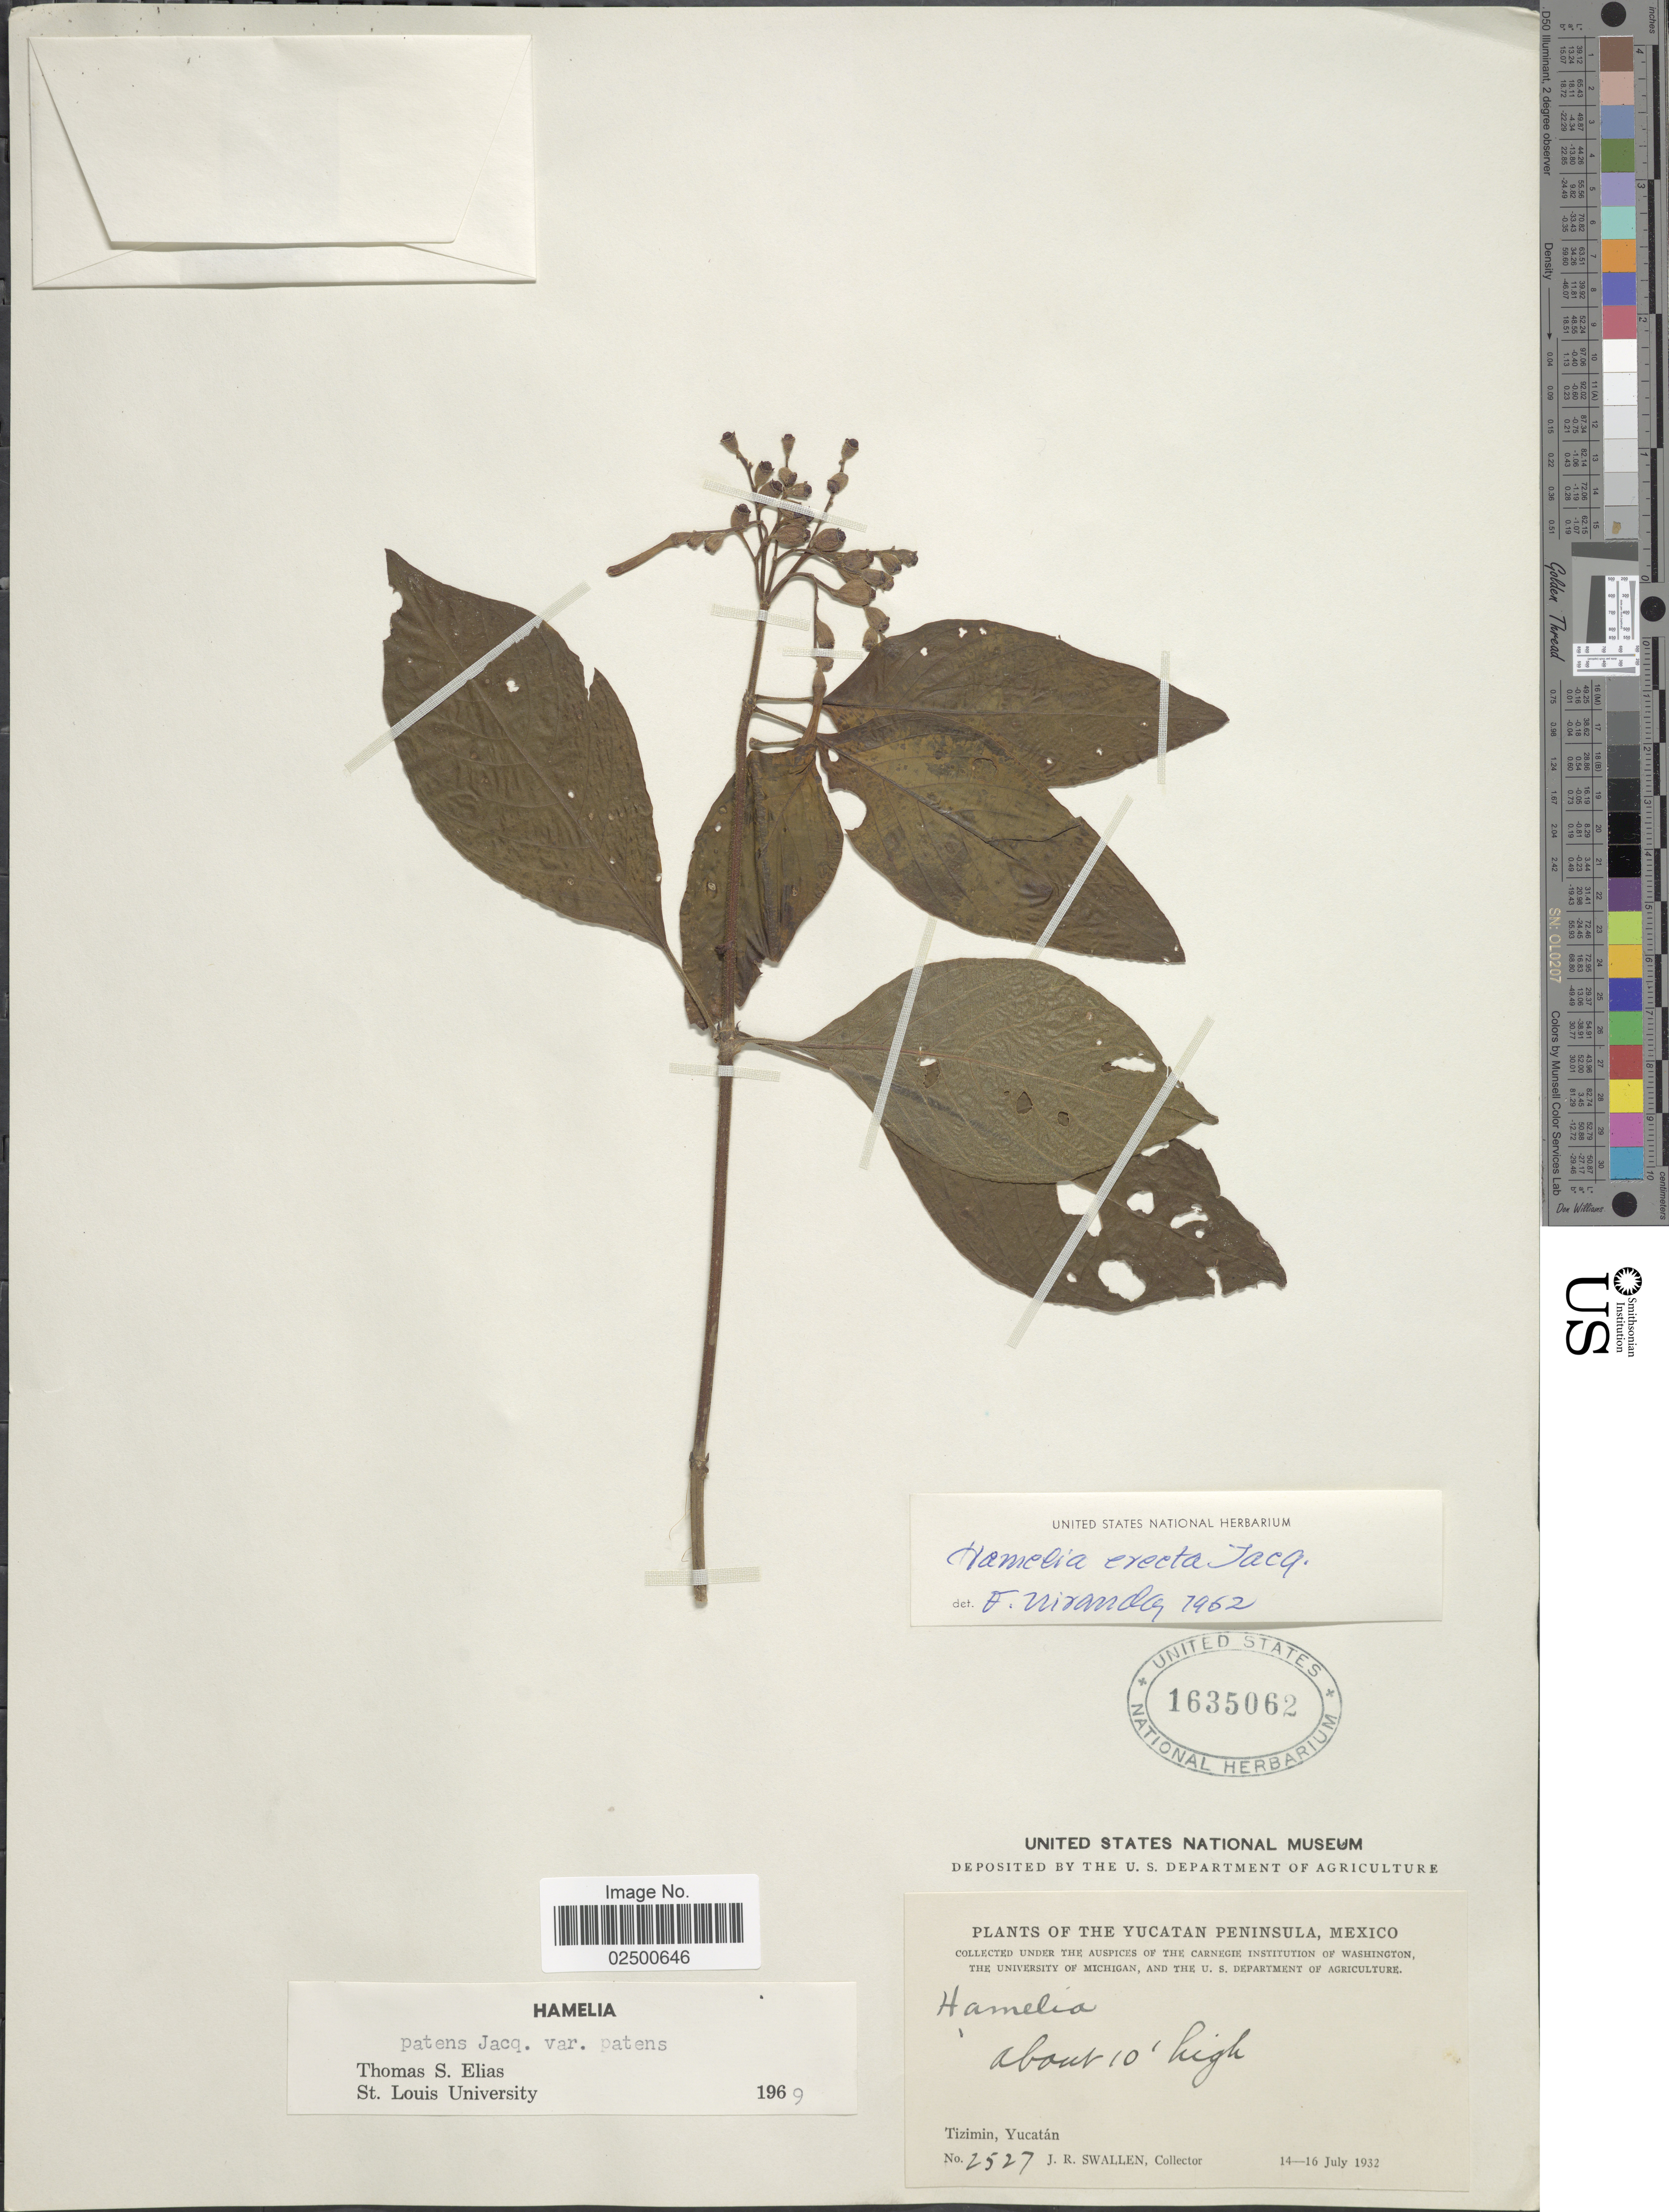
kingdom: Plantae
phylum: Tracheophyta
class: Magnoliopsida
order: Gentianales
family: Rubiaceae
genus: Hamelia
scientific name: Hamelia patens var. patens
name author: Jacq.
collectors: J. R. Swallen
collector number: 2527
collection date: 1932-07-14/1932-07-16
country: Mexico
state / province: Yucatán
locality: Yucatan Peninsula. Tizimin, Yucatan.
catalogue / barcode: US 1635062